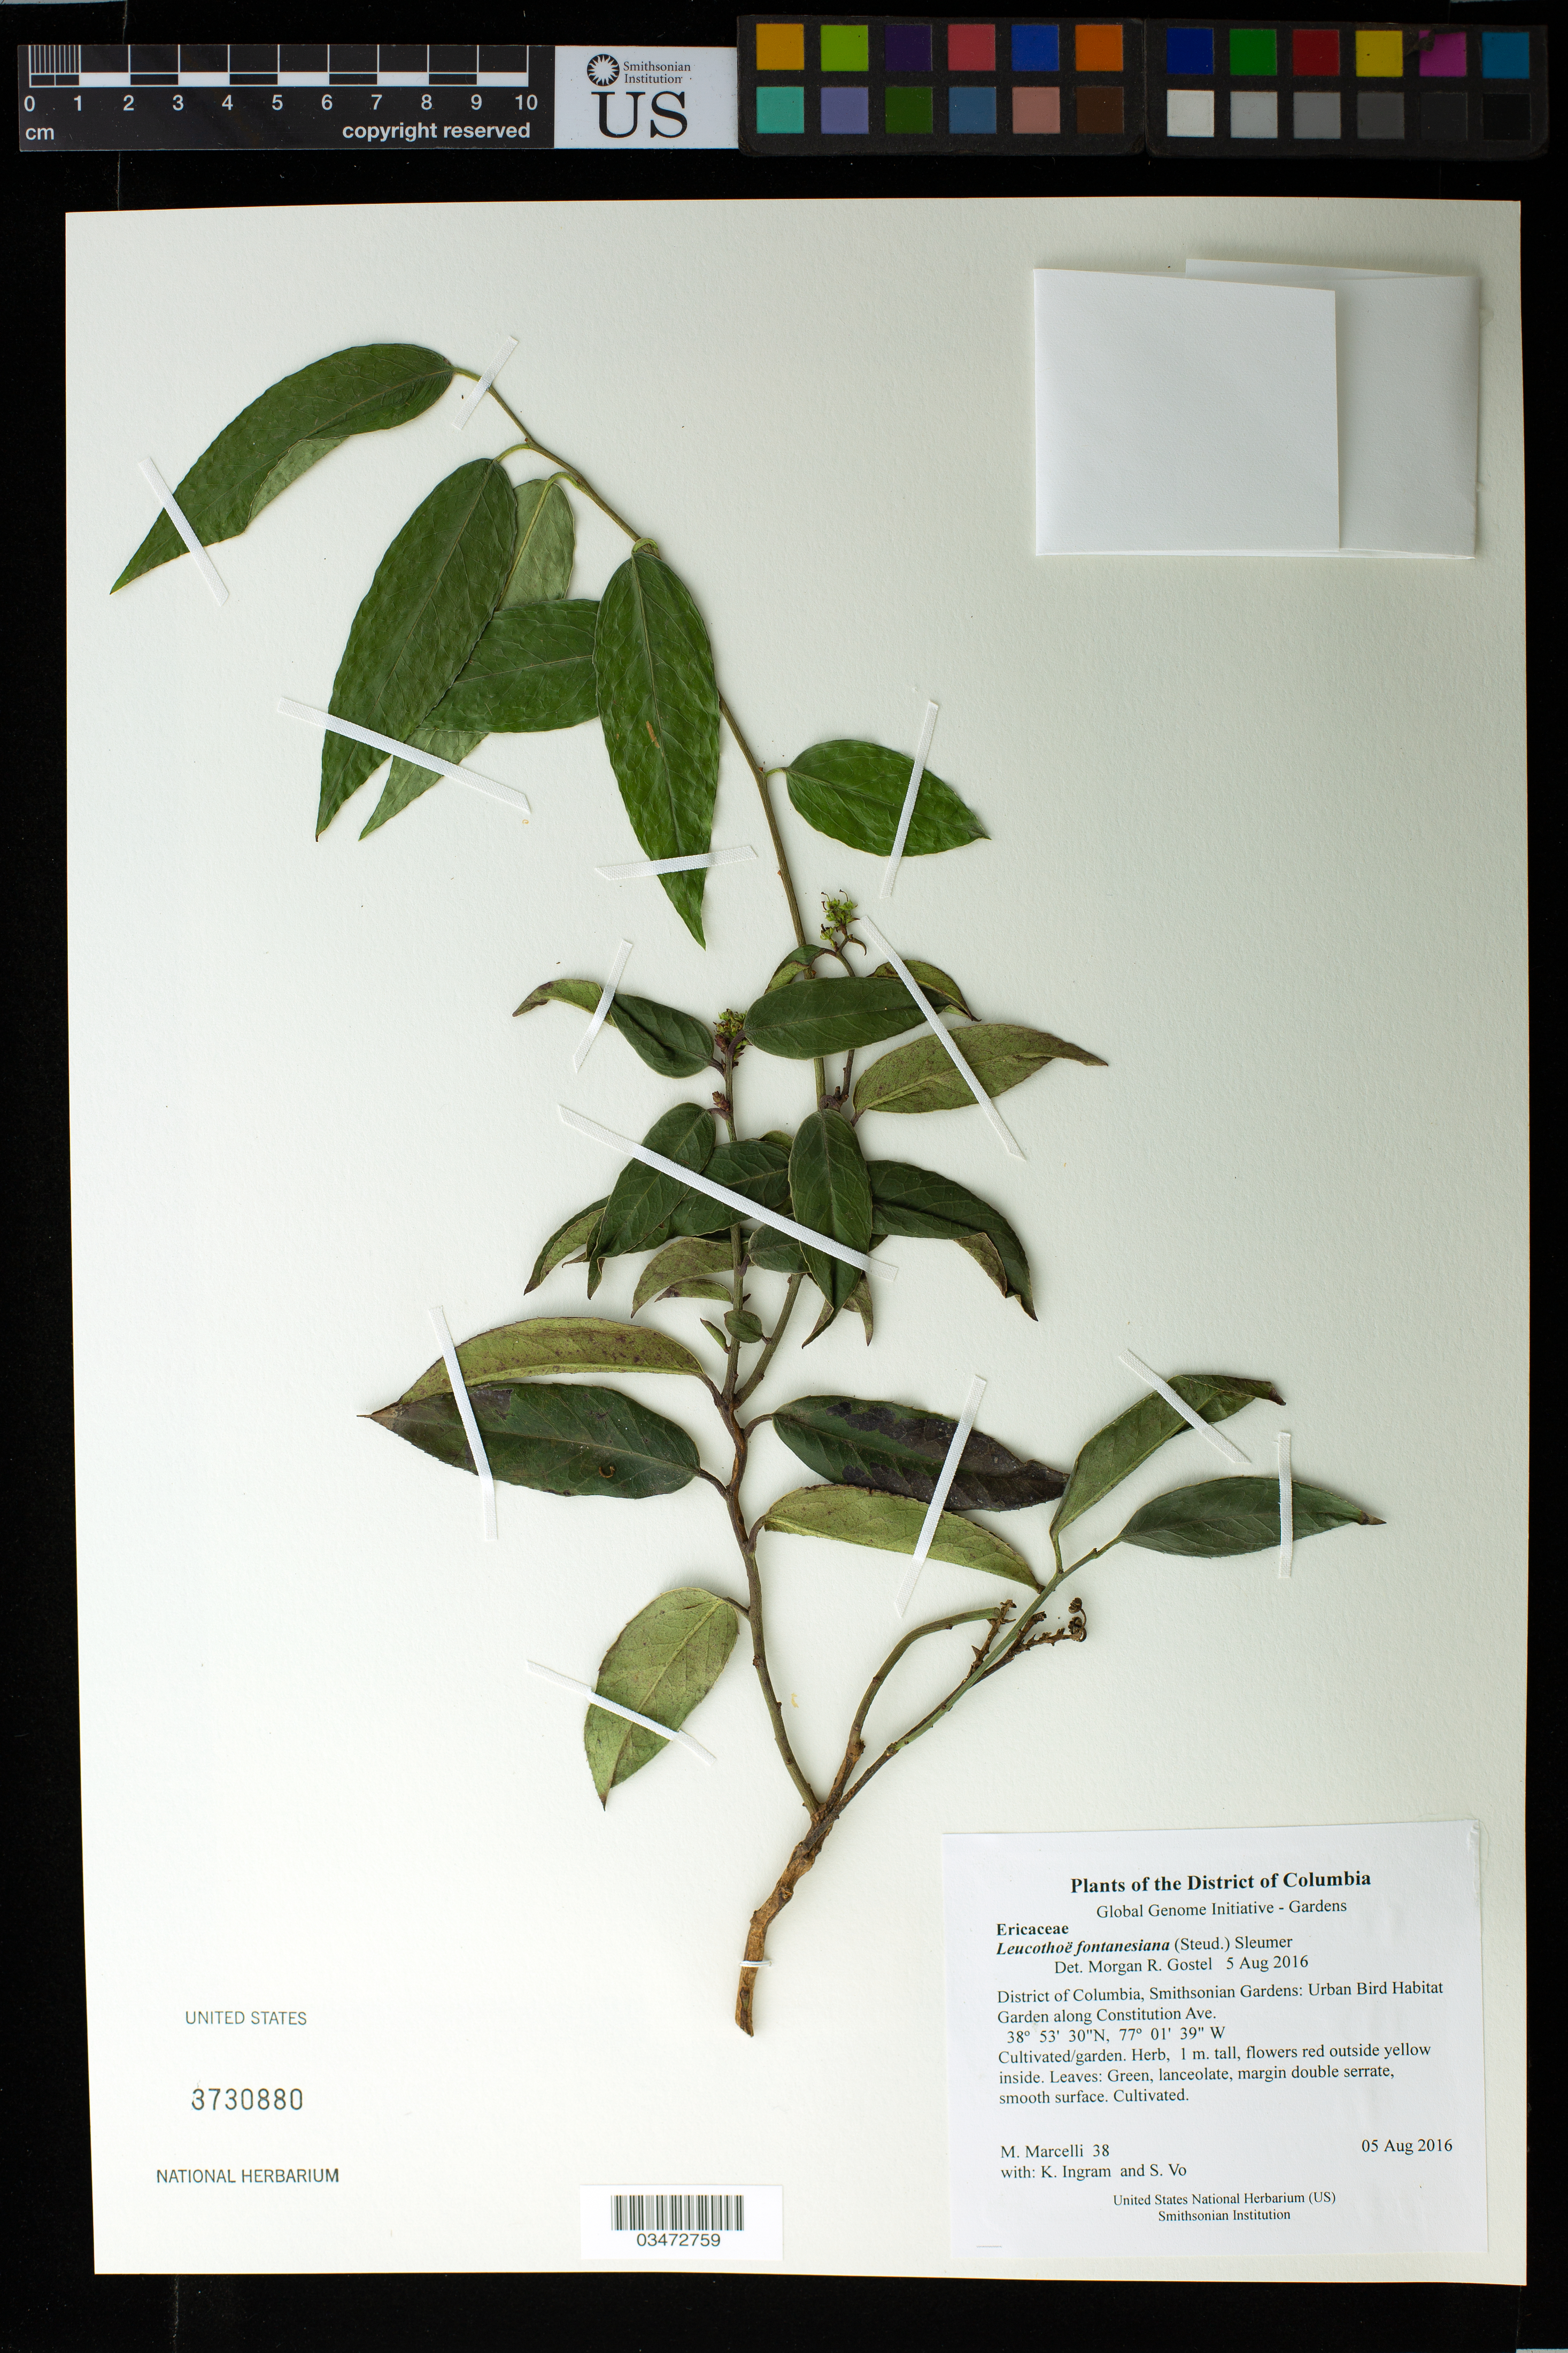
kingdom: Plantae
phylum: Tracheophyta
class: Magnoliopsida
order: Ericales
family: Ericaceae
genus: Leucothoe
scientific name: Leucothoë fontanesiana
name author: (Steud.) Sleumer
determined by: Gostel, Morgan R., (BRIT), Botanical Research Institute of Texas (UNITED STATES)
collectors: M. Marcelli, K. S. Ingram & S. Vo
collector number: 38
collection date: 2016-08-05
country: United States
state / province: District of Columbia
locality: Smithsonian Gardens: Urban Bird Habitat Garden along Constitution Ave.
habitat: Cultivated/garden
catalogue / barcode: US 3730880